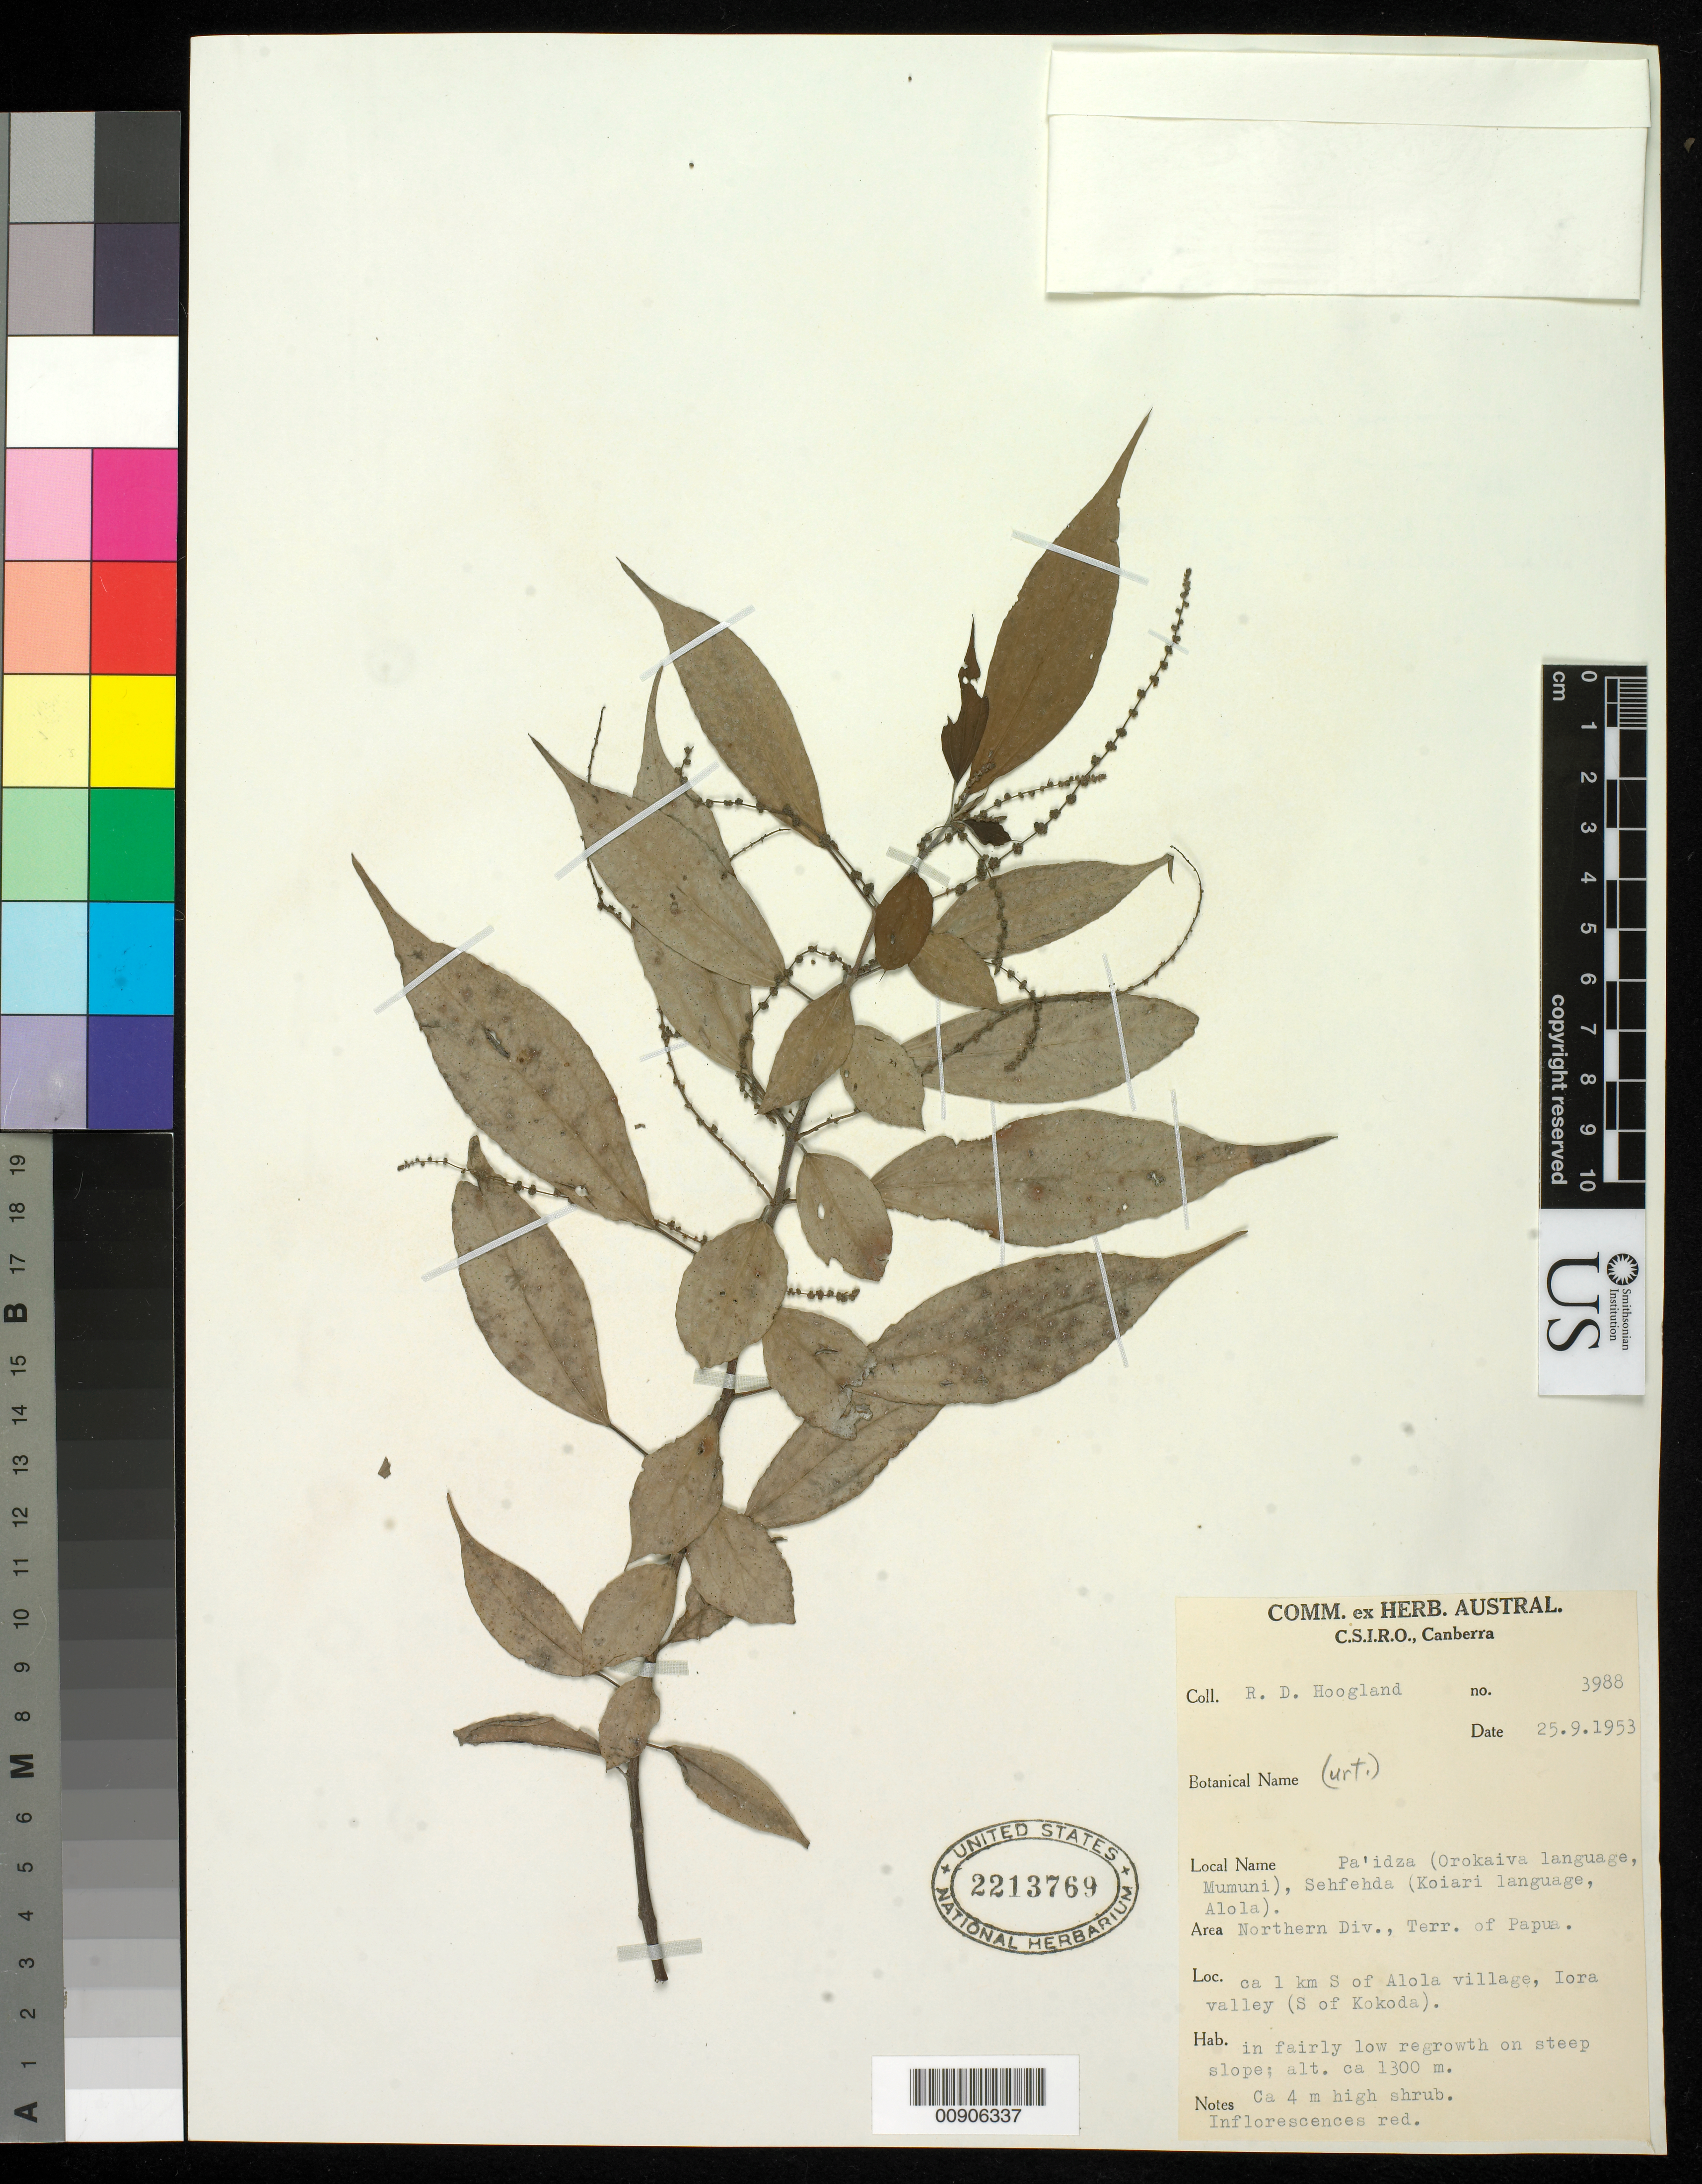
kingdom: Plantae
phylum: Tracheophyta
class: Magnoliopsida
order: Rosales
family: Urticaceae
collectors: R. D. Hoogland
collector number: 3988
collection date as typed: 25 Sep 1953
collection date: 1953-09-25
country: Papua New Guinea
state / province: Northern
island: New Guinea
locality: ca 1 km S of Alola village, Iora valley (S of Kokoda).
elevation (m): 1300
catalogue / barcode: US 2213769